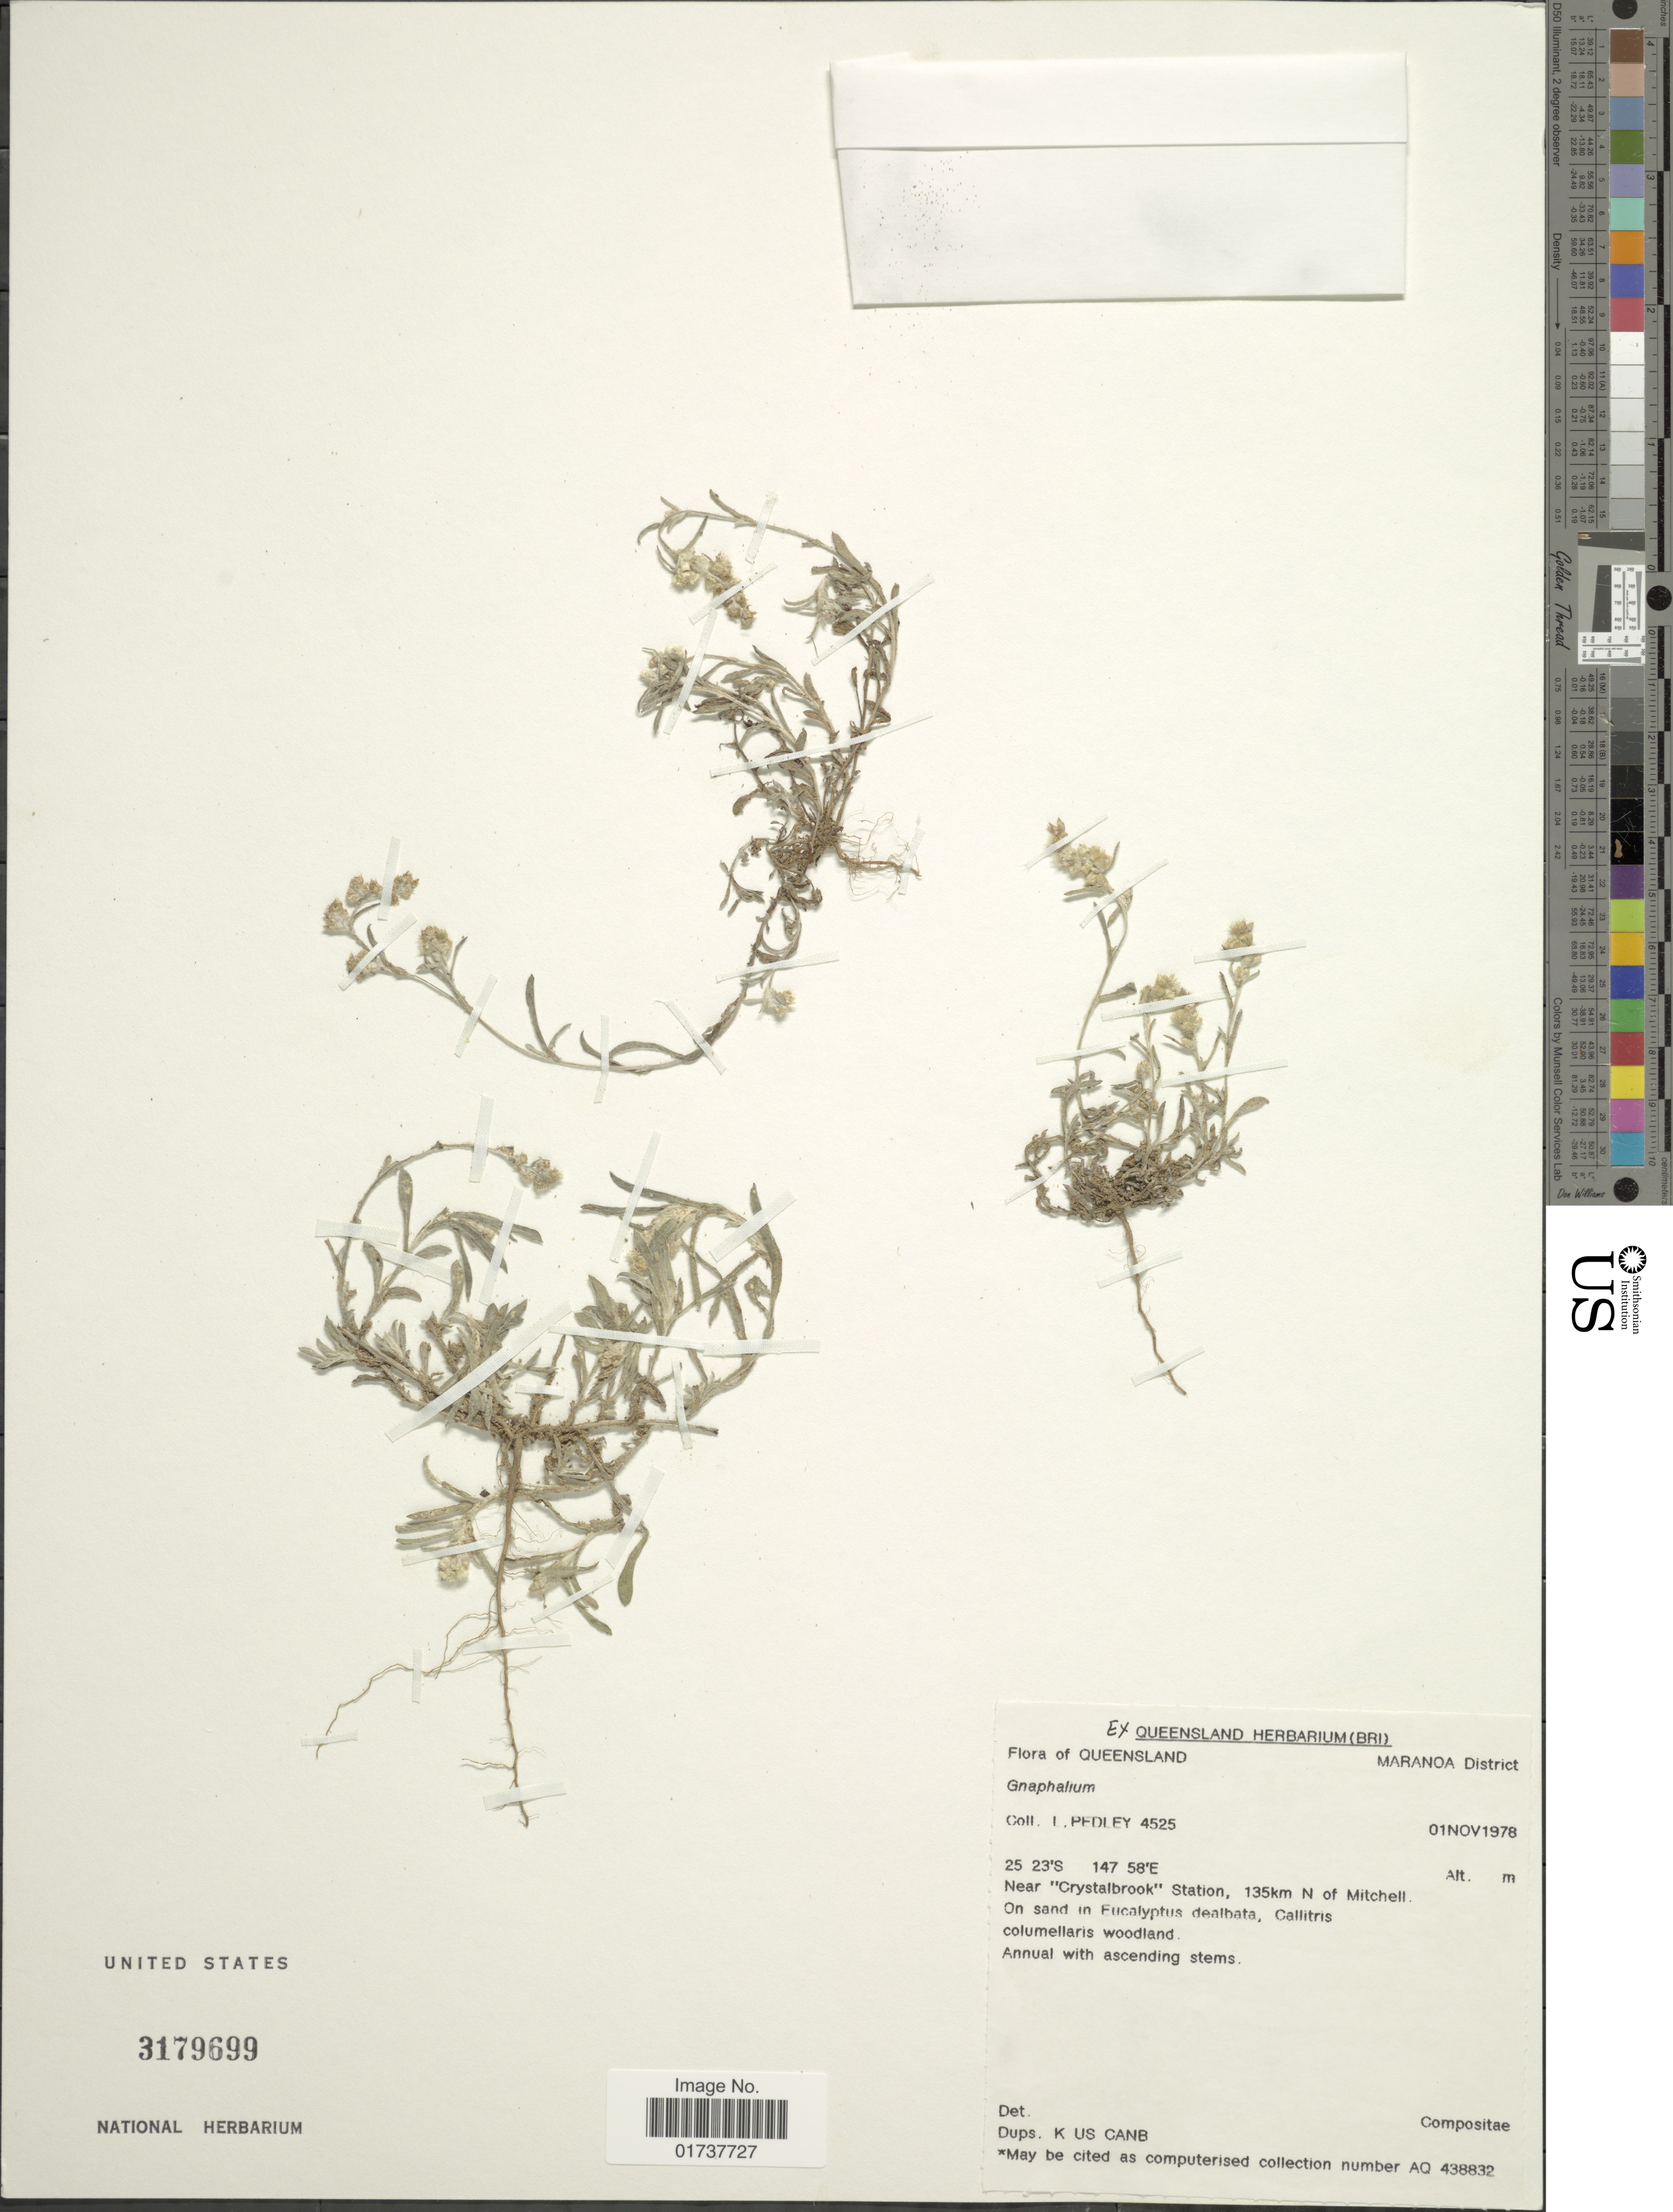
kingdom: Plantae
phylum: Tracheophyta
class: Magnoliopsida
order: Asterales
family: Asteraceae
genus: Gnaphalium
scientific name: Gnaphalium sp.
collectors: L. Pedley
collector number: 4525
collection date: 1978-11-01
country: Australia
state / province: Queensland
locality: Maranoa District, near "Crystalbrook" Station, 135 km N of Mitchell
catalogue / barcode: US 3179699